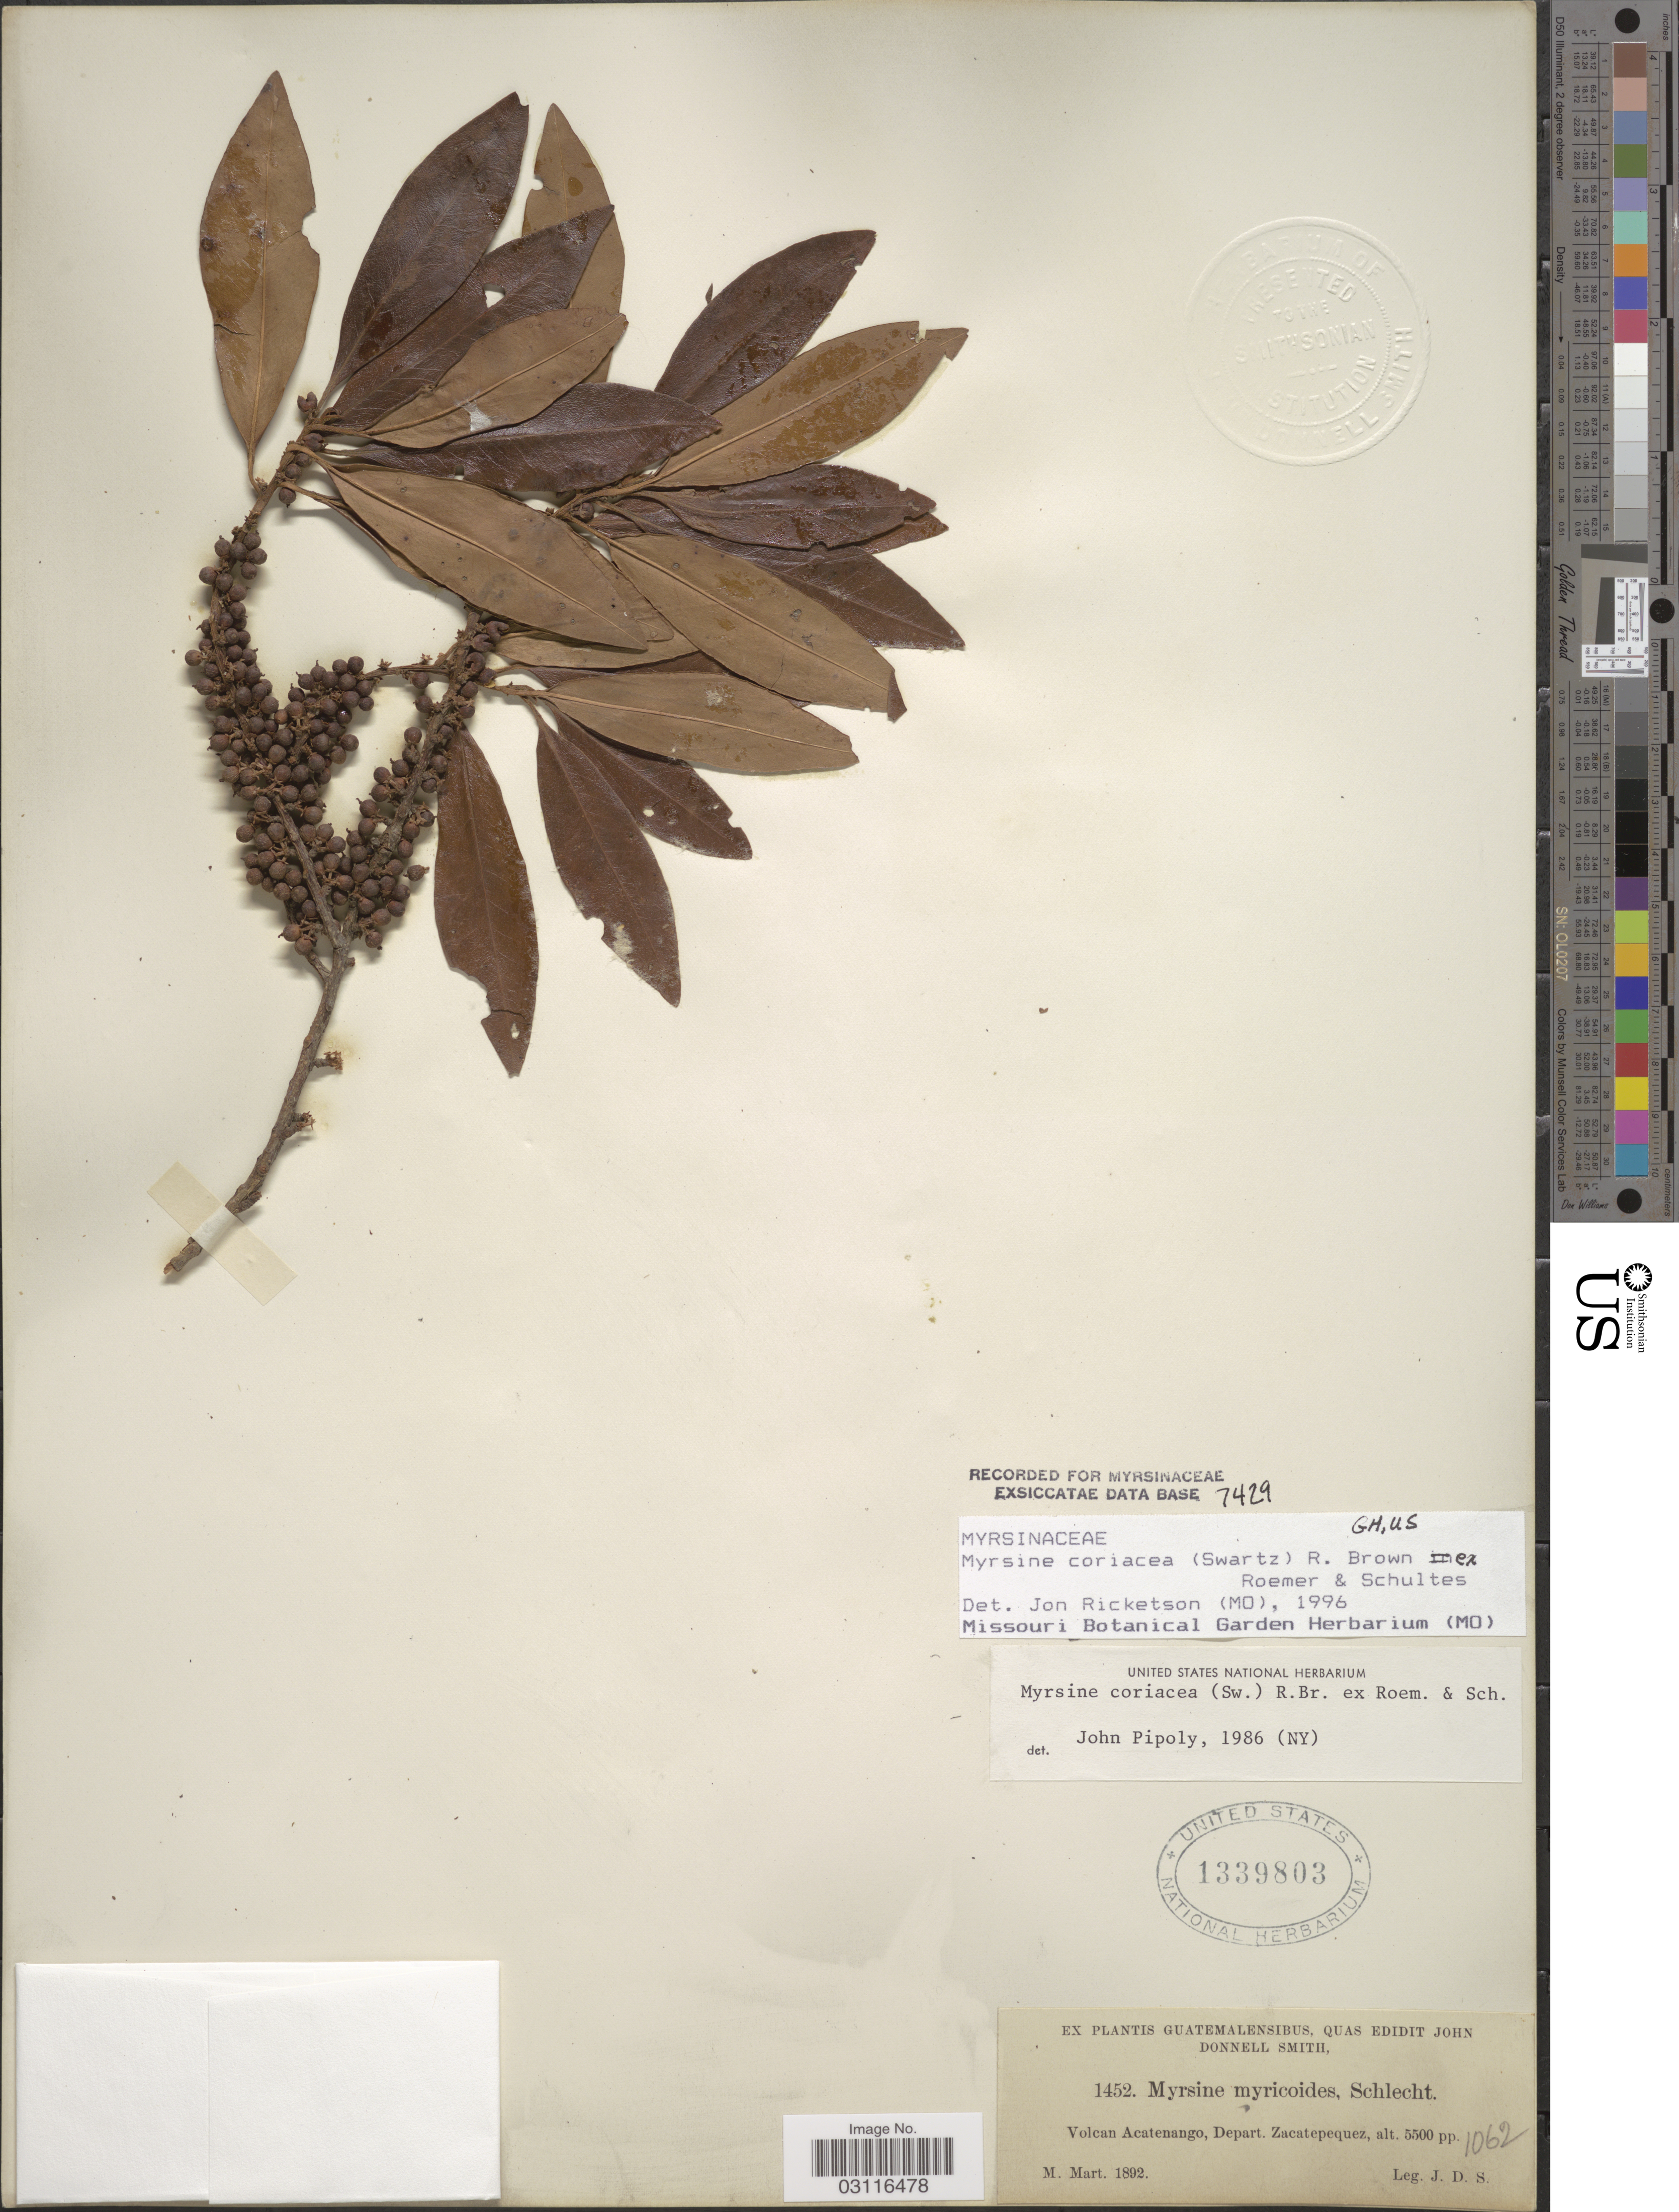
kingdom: Plantae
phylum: Tracheophyta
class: Magnoliopsida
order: Ericales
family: Primulaceae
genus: Myrsine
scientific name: Myrsine coriacea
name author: (Sw.) R. Br. ex Roem. & Schult.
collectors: J. Donnell Smith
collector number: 1452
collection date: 1892-03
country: Guatemala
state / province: Sacatepéquez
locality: Volcan Acatenango, Depart. Zacatepequez.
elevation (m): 1676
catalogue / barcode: US 1339803